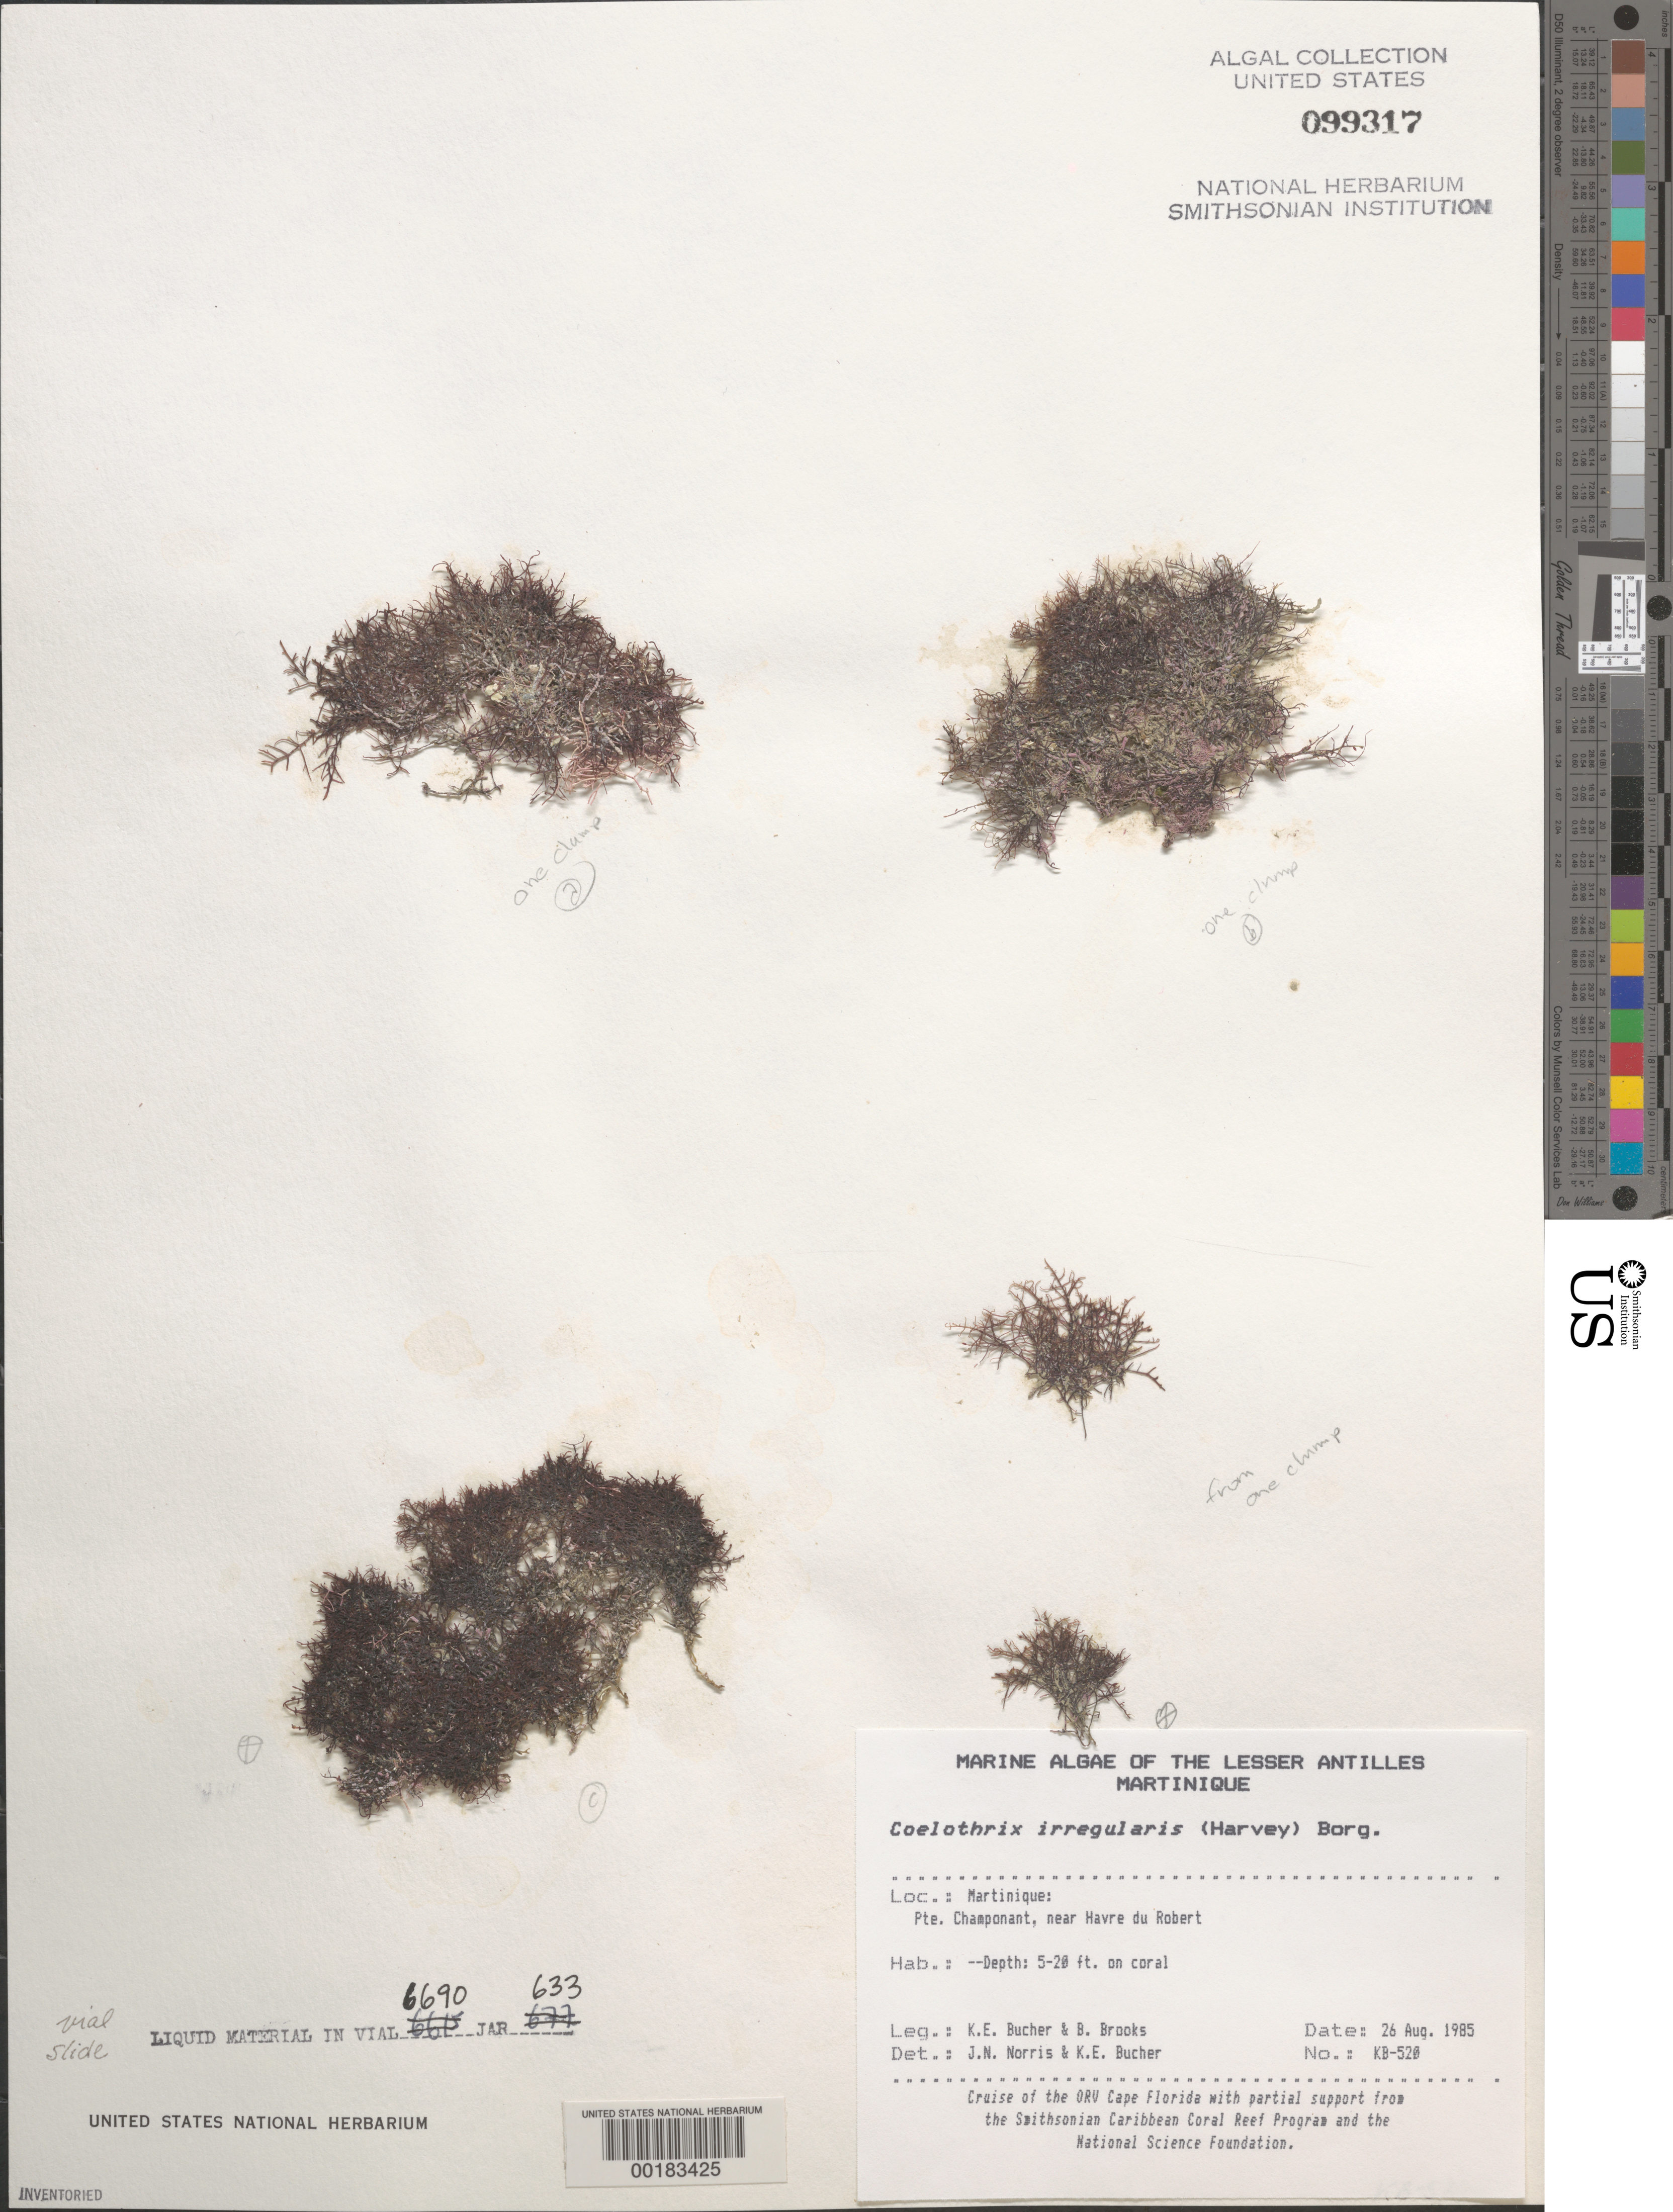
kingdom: Plantae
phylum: Rhodophyta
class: Florideophyceae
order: Rhodymeniales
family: Champiaceae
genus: Coelothrix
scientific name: Coelothrix irregularis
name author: (Harv.) Børgesen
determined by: Norris, J. N.; Bucher, K. E.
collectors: K. E. Bucher & B. Brooks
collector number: Kb-520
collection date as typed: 26 Aug 1985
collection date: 1985-08-26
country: Martinique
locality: Pointe Champonant, near Havre du Robert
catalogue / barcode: US 99317